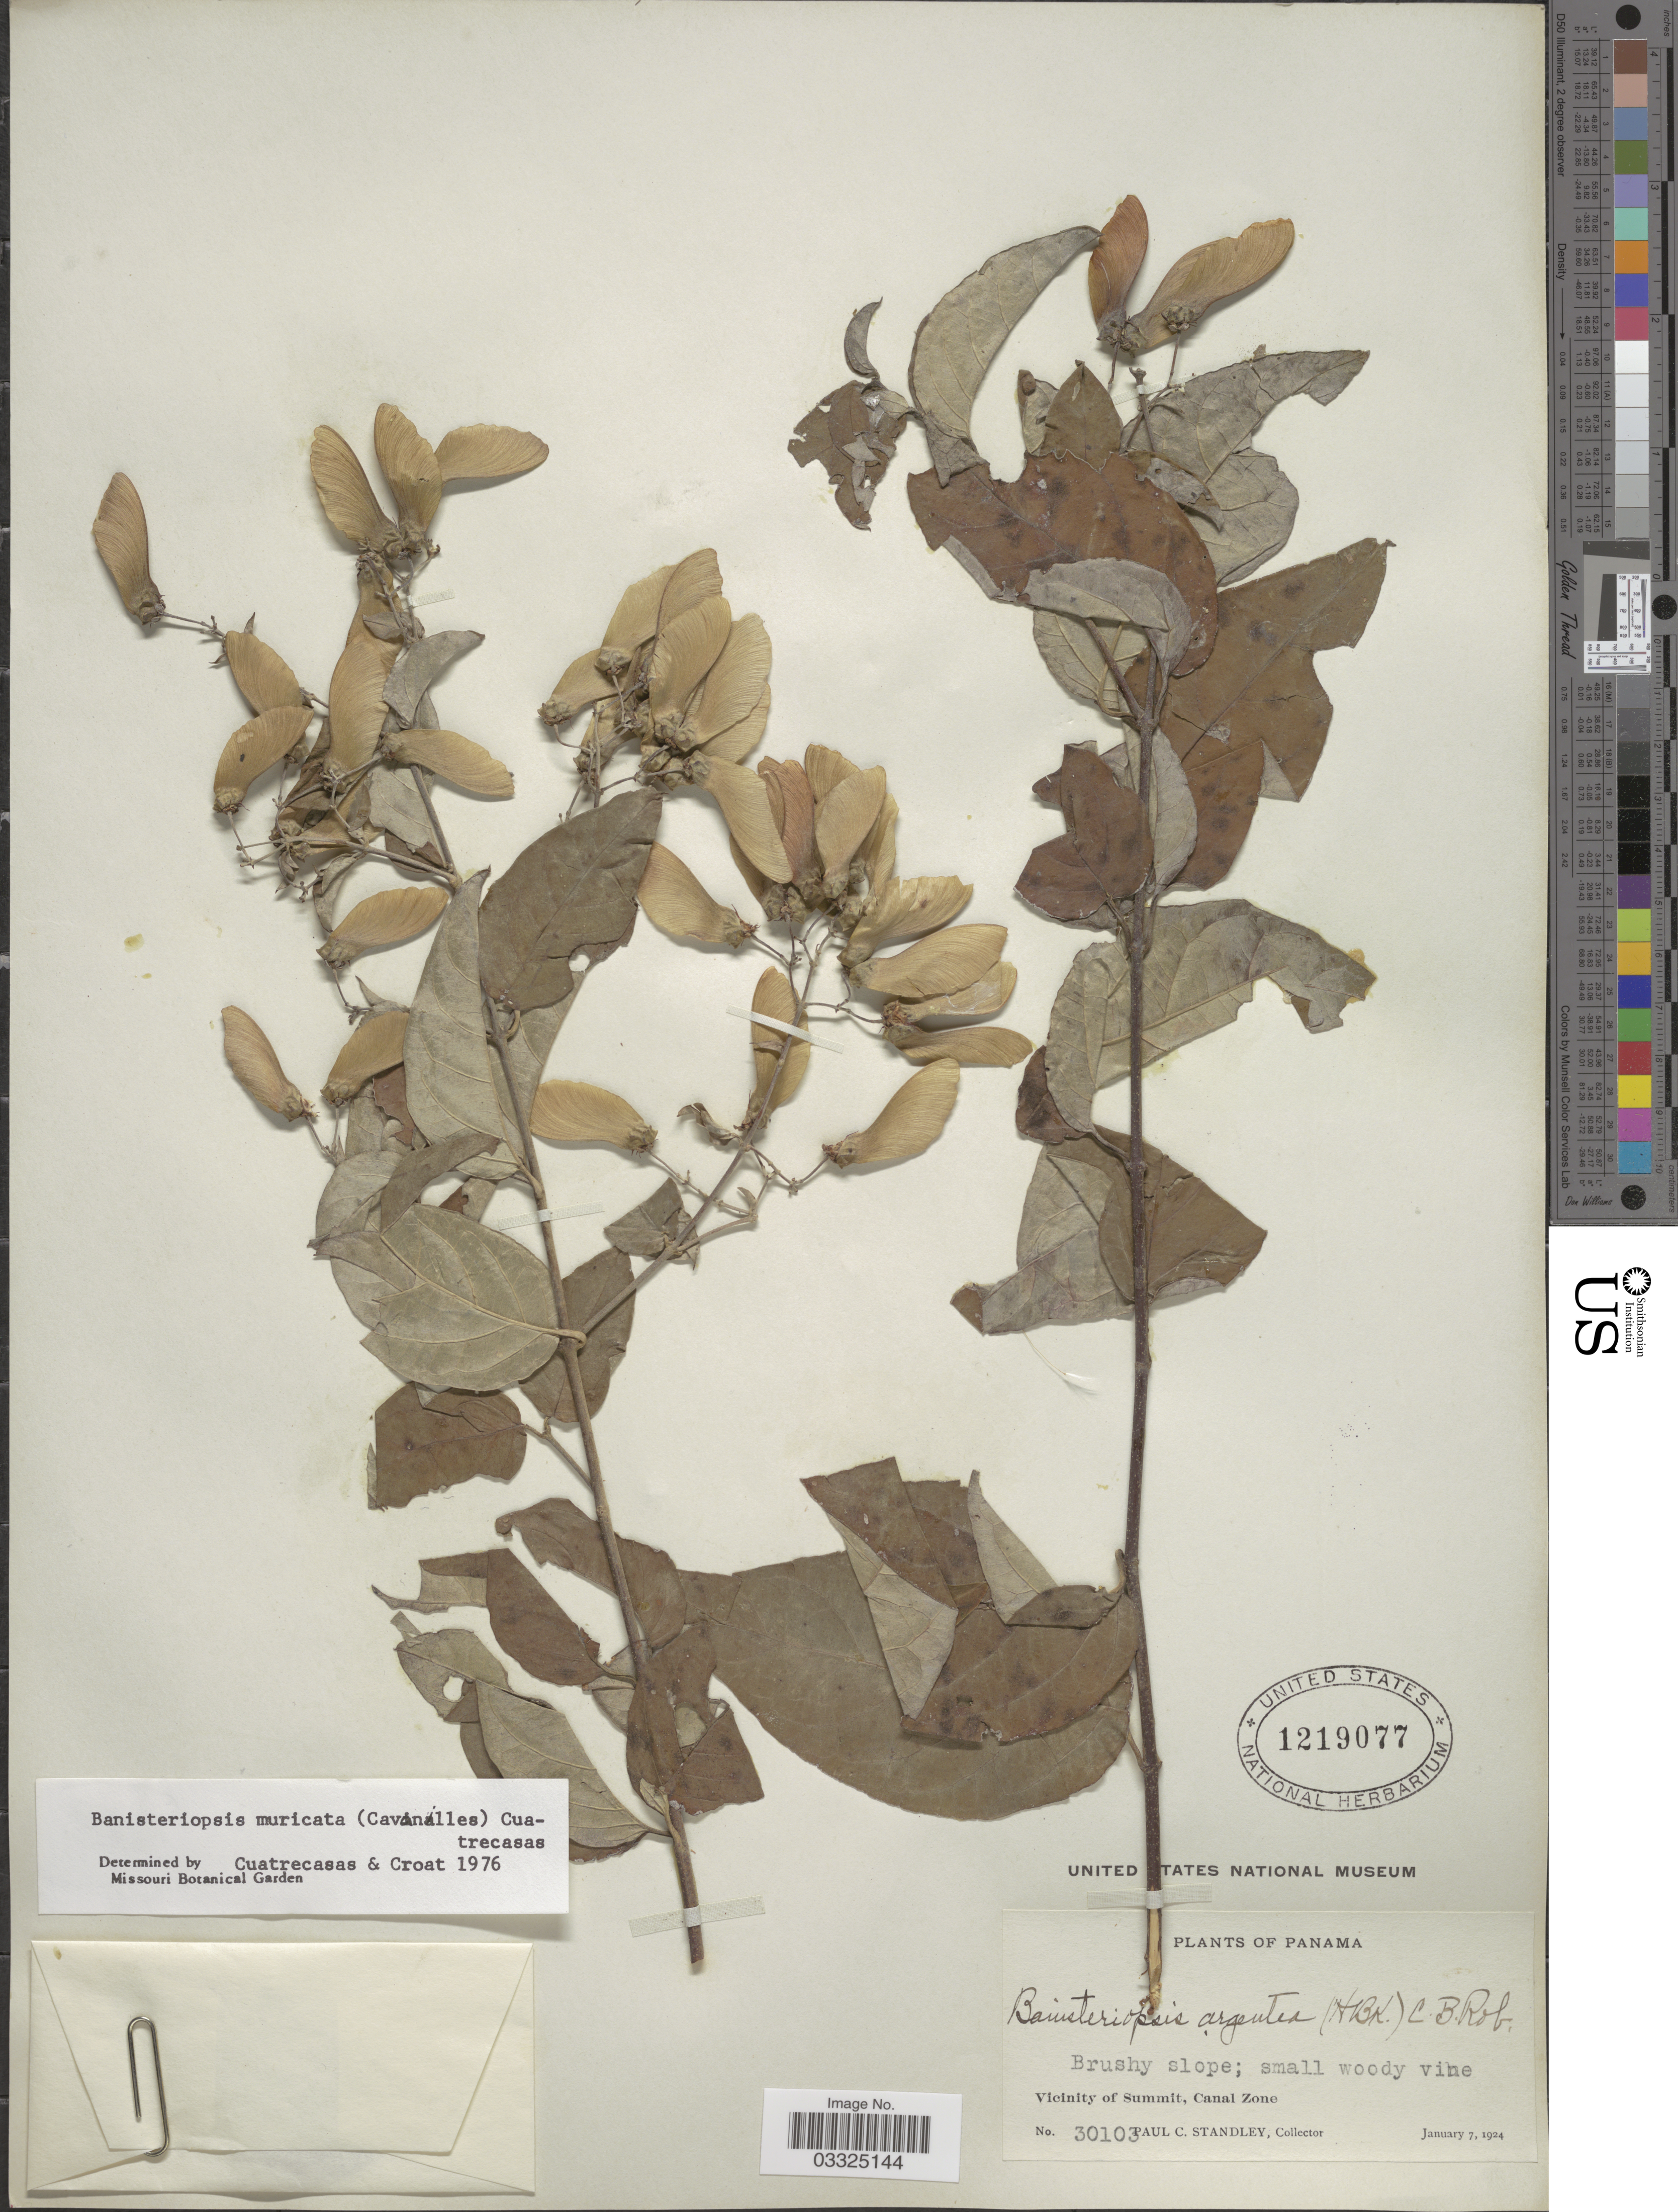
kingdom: Plantae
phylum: Tracheophyta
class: Magnoliopsida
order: Malpighiales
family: Malpighiaceae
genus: Banisteriopsis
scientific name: Banisteriopsis muricata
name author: (Cav.) Cuatrec.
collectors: P. C. Standley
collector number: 30103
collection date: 1924-01-07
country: Panama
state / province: Colón / Panamá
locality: Vicinity of Summit, Canal Zone.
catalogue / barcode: US 1219077